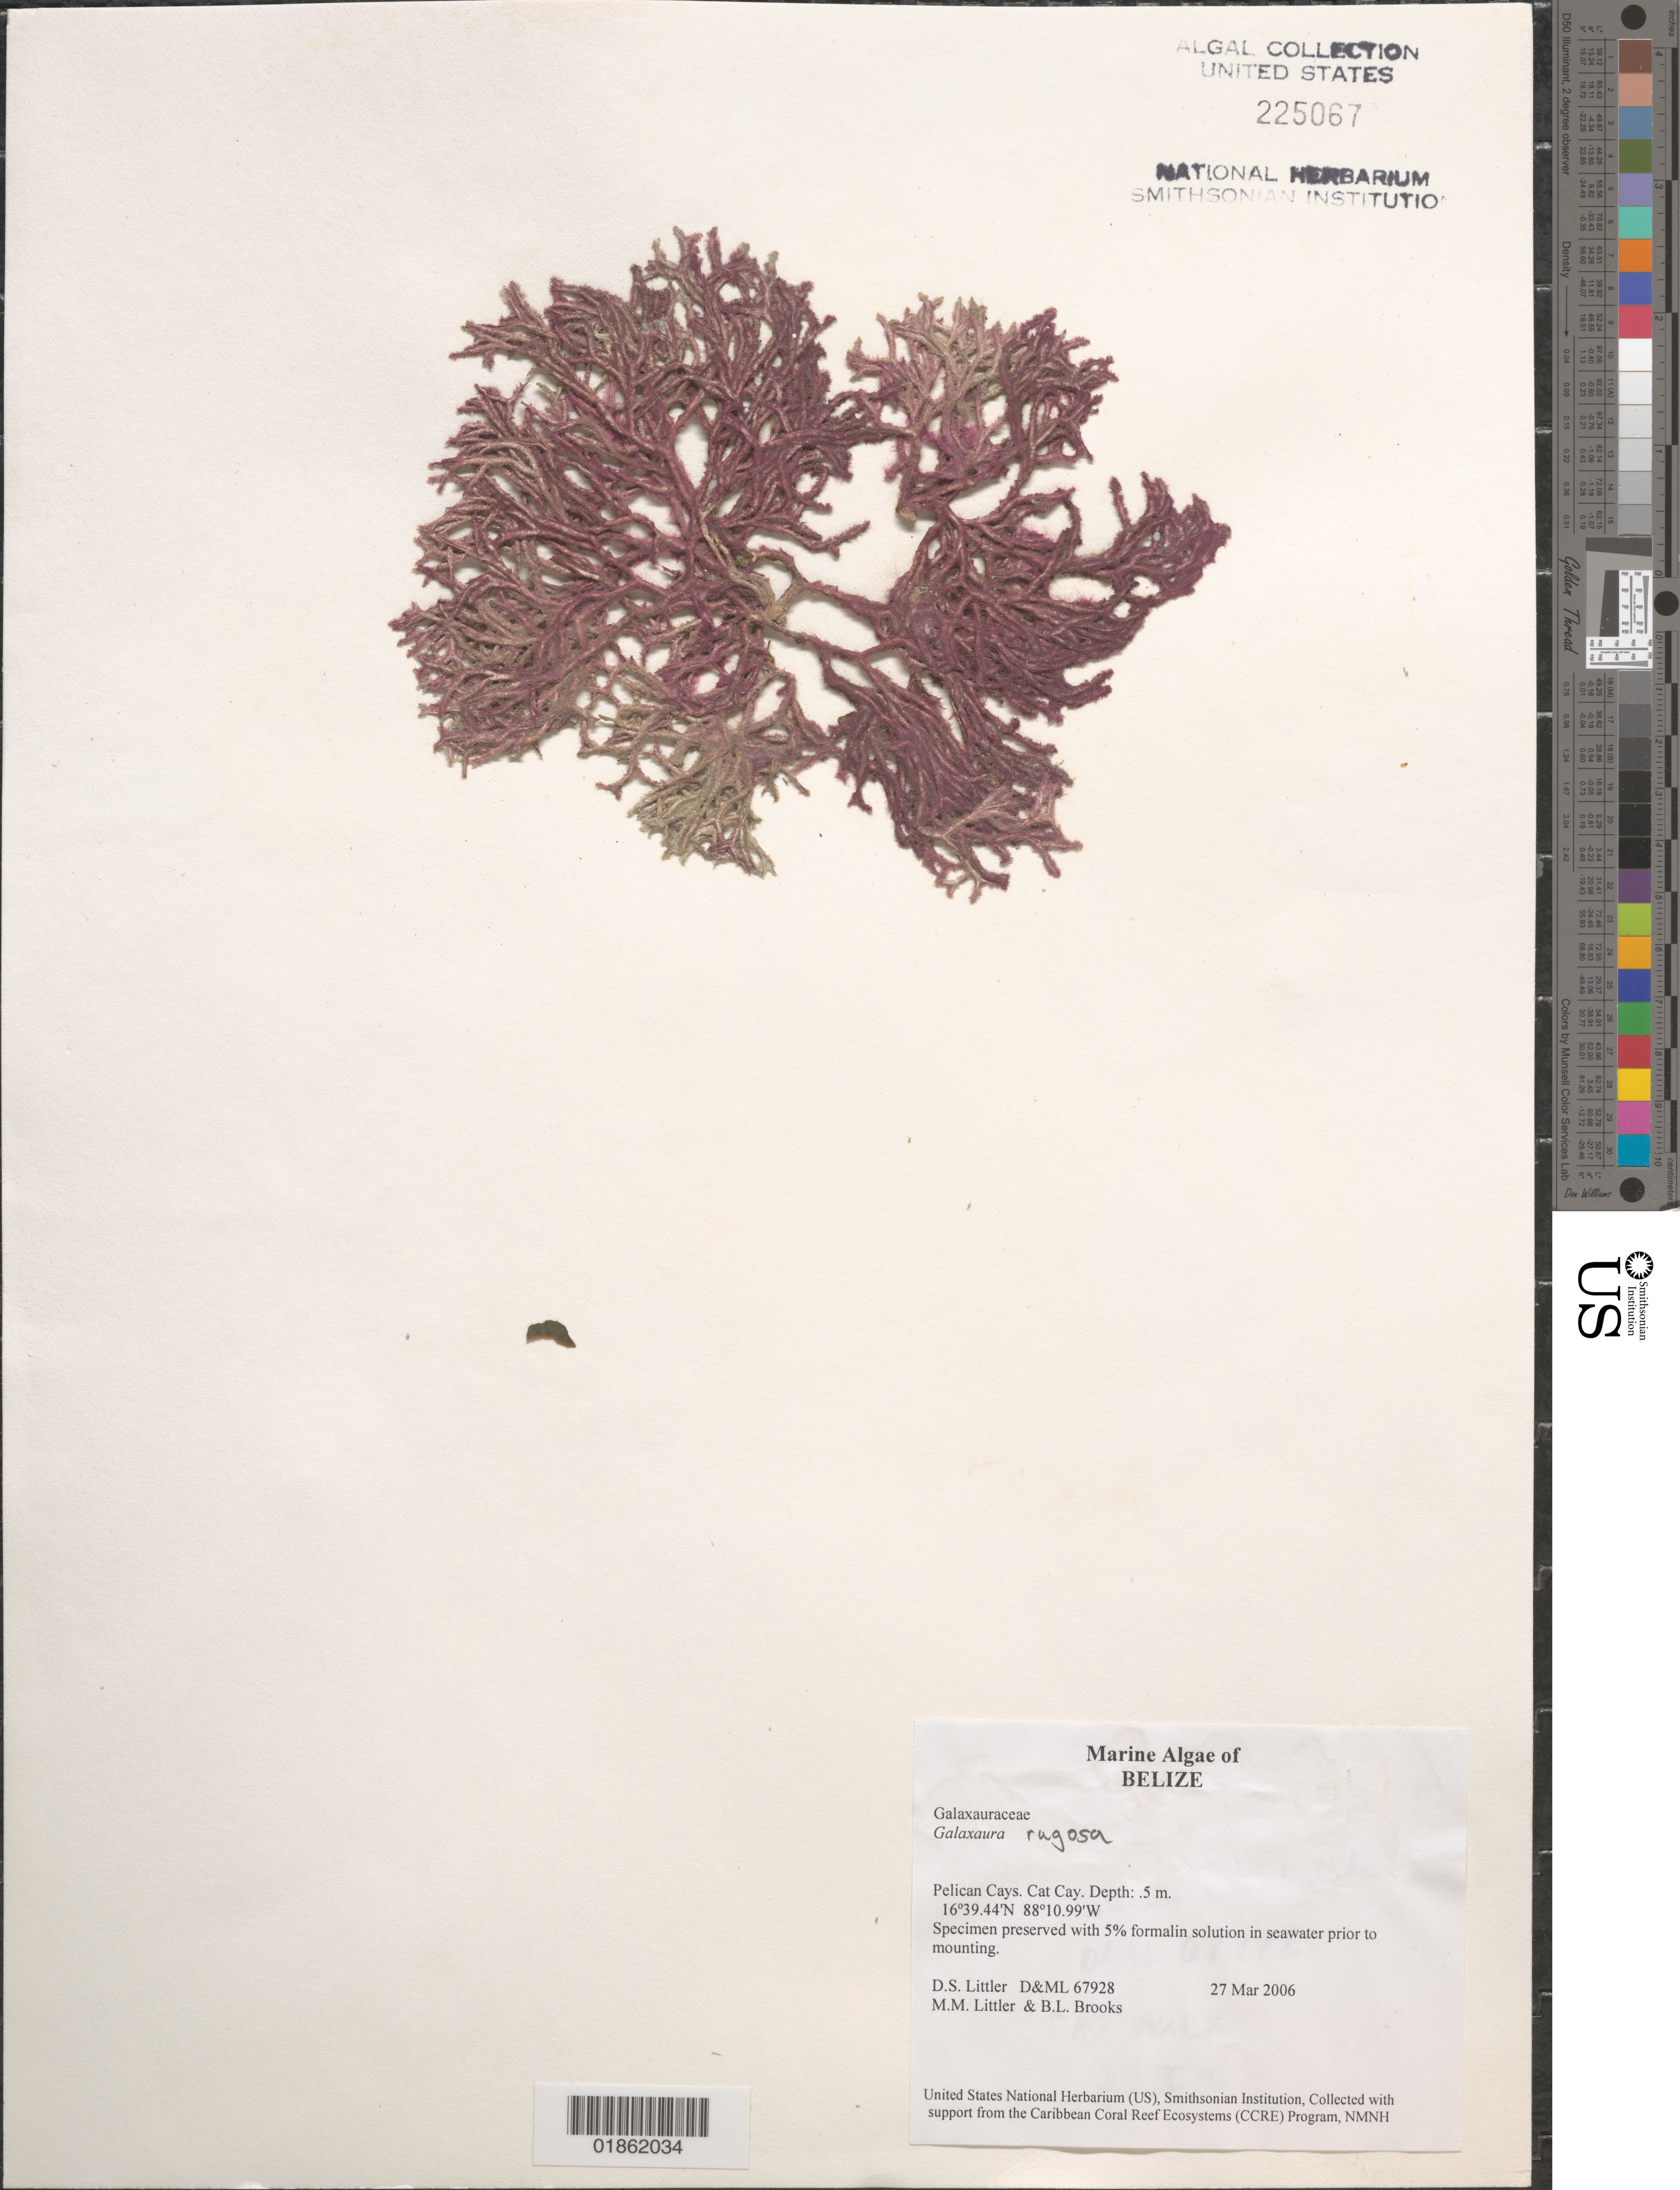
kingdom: Plantae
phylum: Rhodophyta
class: Florideophyceae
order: Nemaliales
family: Galaxauraceae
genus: Galaxaura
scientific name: Galaxaura rugosa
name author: (Ellis & Sol.) J.V.Lamouroux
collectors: D. S. Littler & M. M. Littler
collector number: D&ML 67928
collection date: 2006-03-27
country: Belize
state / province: Stann Creek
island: Fisherman's Cay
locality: Pelican Cays. Fisherman's Cay. Great Bay.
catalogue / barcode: US 225067